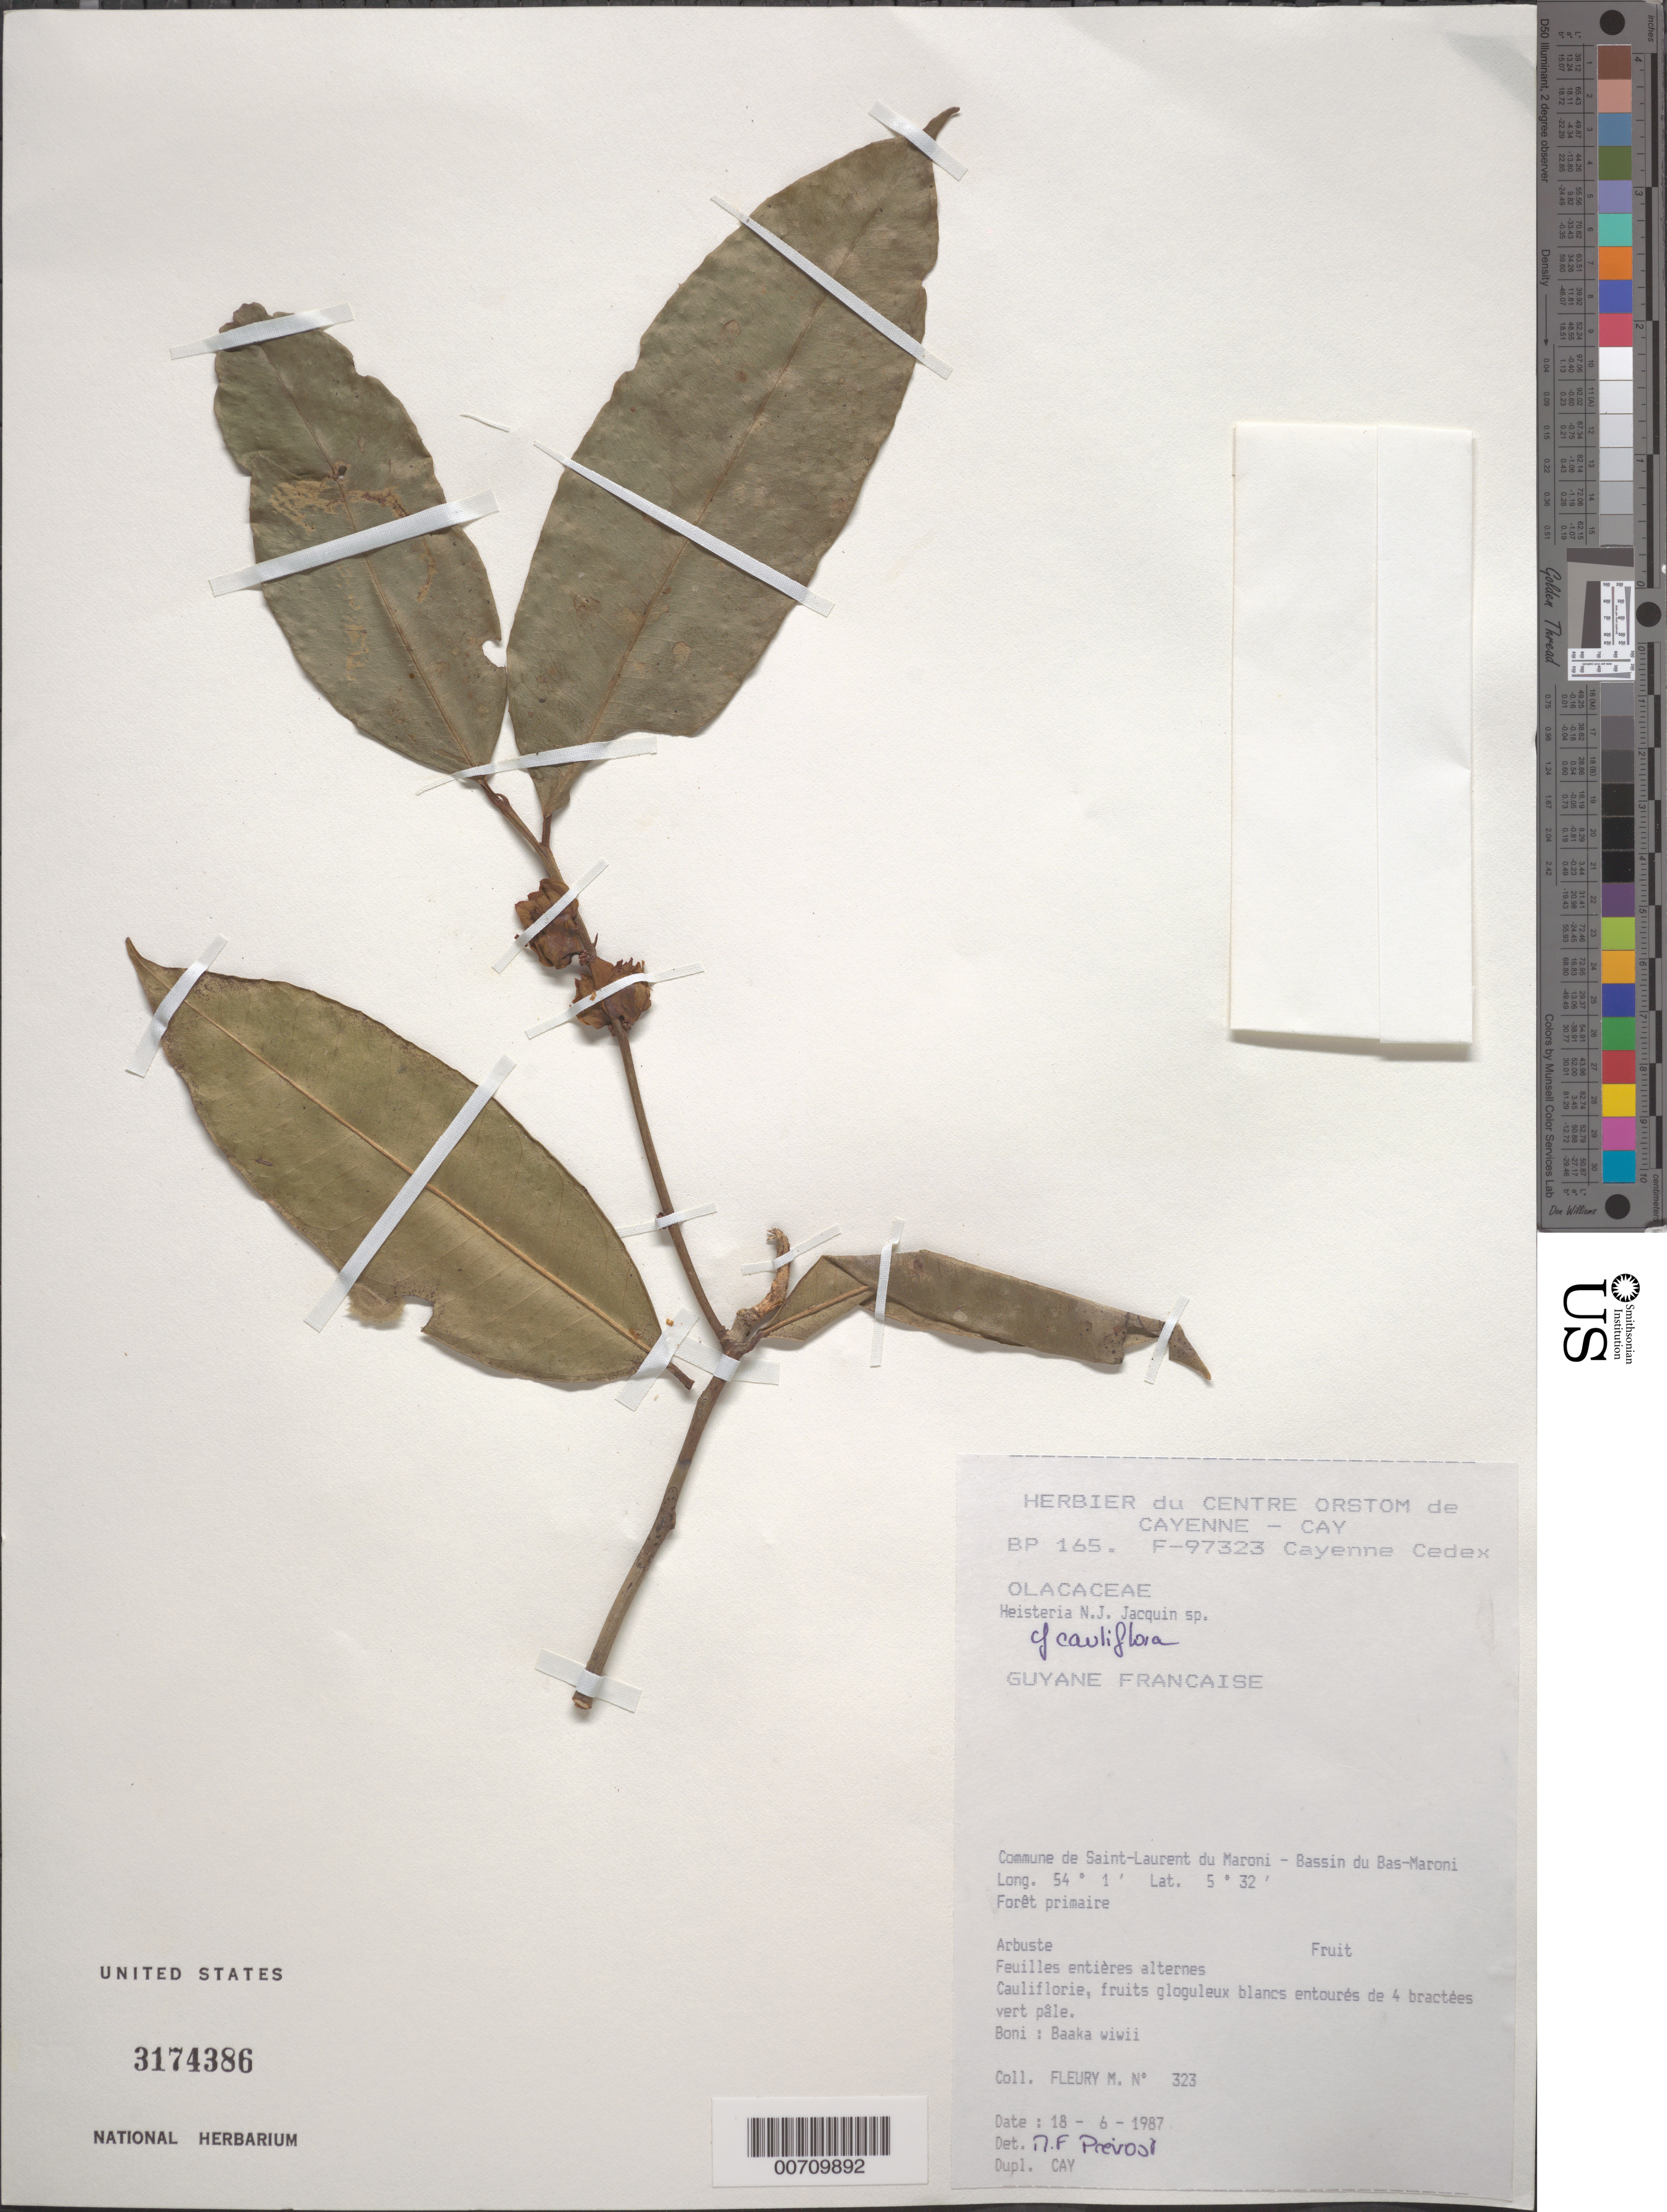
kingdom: Plantae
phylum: Tracheophyta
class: Magnoliopsida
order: Santalales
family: Erythropalaceae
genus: Heisteria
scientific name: Heisteria cauliflora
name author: Sm.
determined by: Prévost, M.-F.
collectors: M. Fleury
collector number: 323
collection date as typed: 16-Jun-87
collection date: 1987-06-16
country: French Guiana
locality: Commune de Saint-Laurent du Maroni, Bassin du Bas-Maroni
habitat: Primary forest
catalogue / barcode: US 3174386